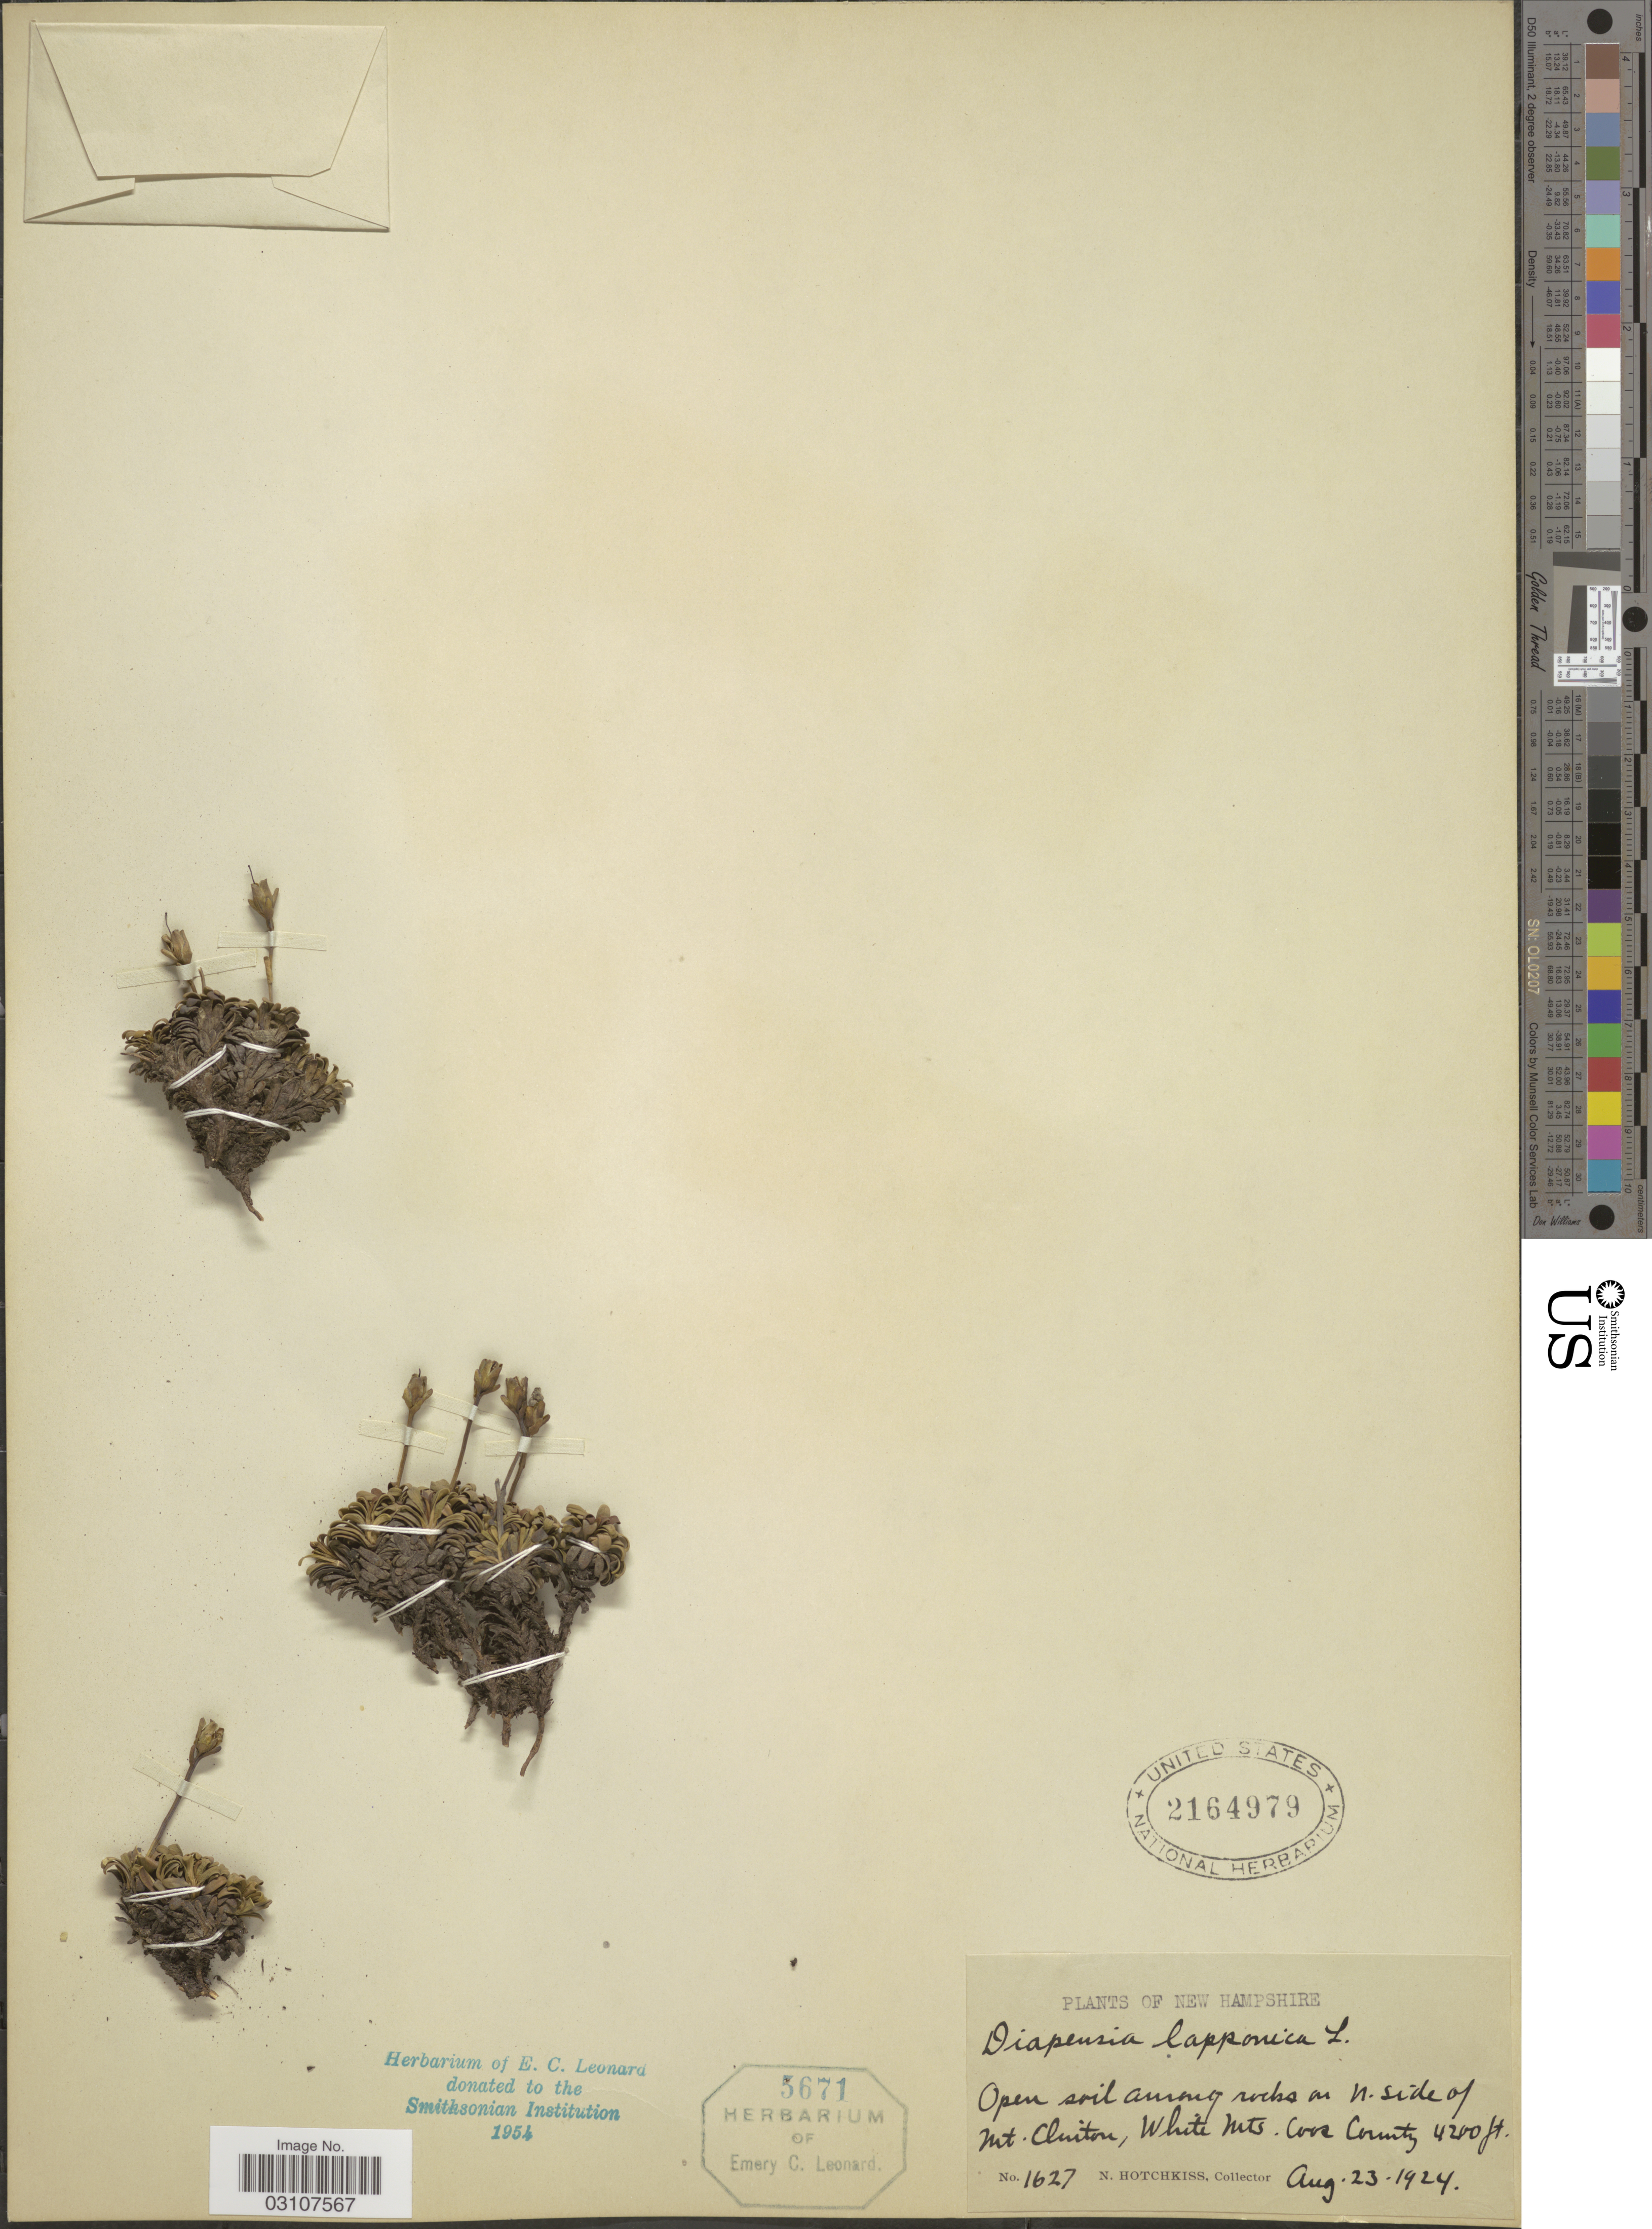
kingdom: Plantae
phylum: Tracheophyta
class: Magnoliopsida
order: Ericales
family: Diapensiaceae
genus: Diapensia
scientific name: Diapensia lapponica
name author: L.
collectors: N. Hotchkiss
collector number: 1627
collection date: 1924-08-23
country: United States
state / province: New Hampshire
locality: Open soil among rocks on N. side of Mt. Clinton, White Mts. Coos County.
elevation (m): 1280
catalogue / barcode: US 2164979